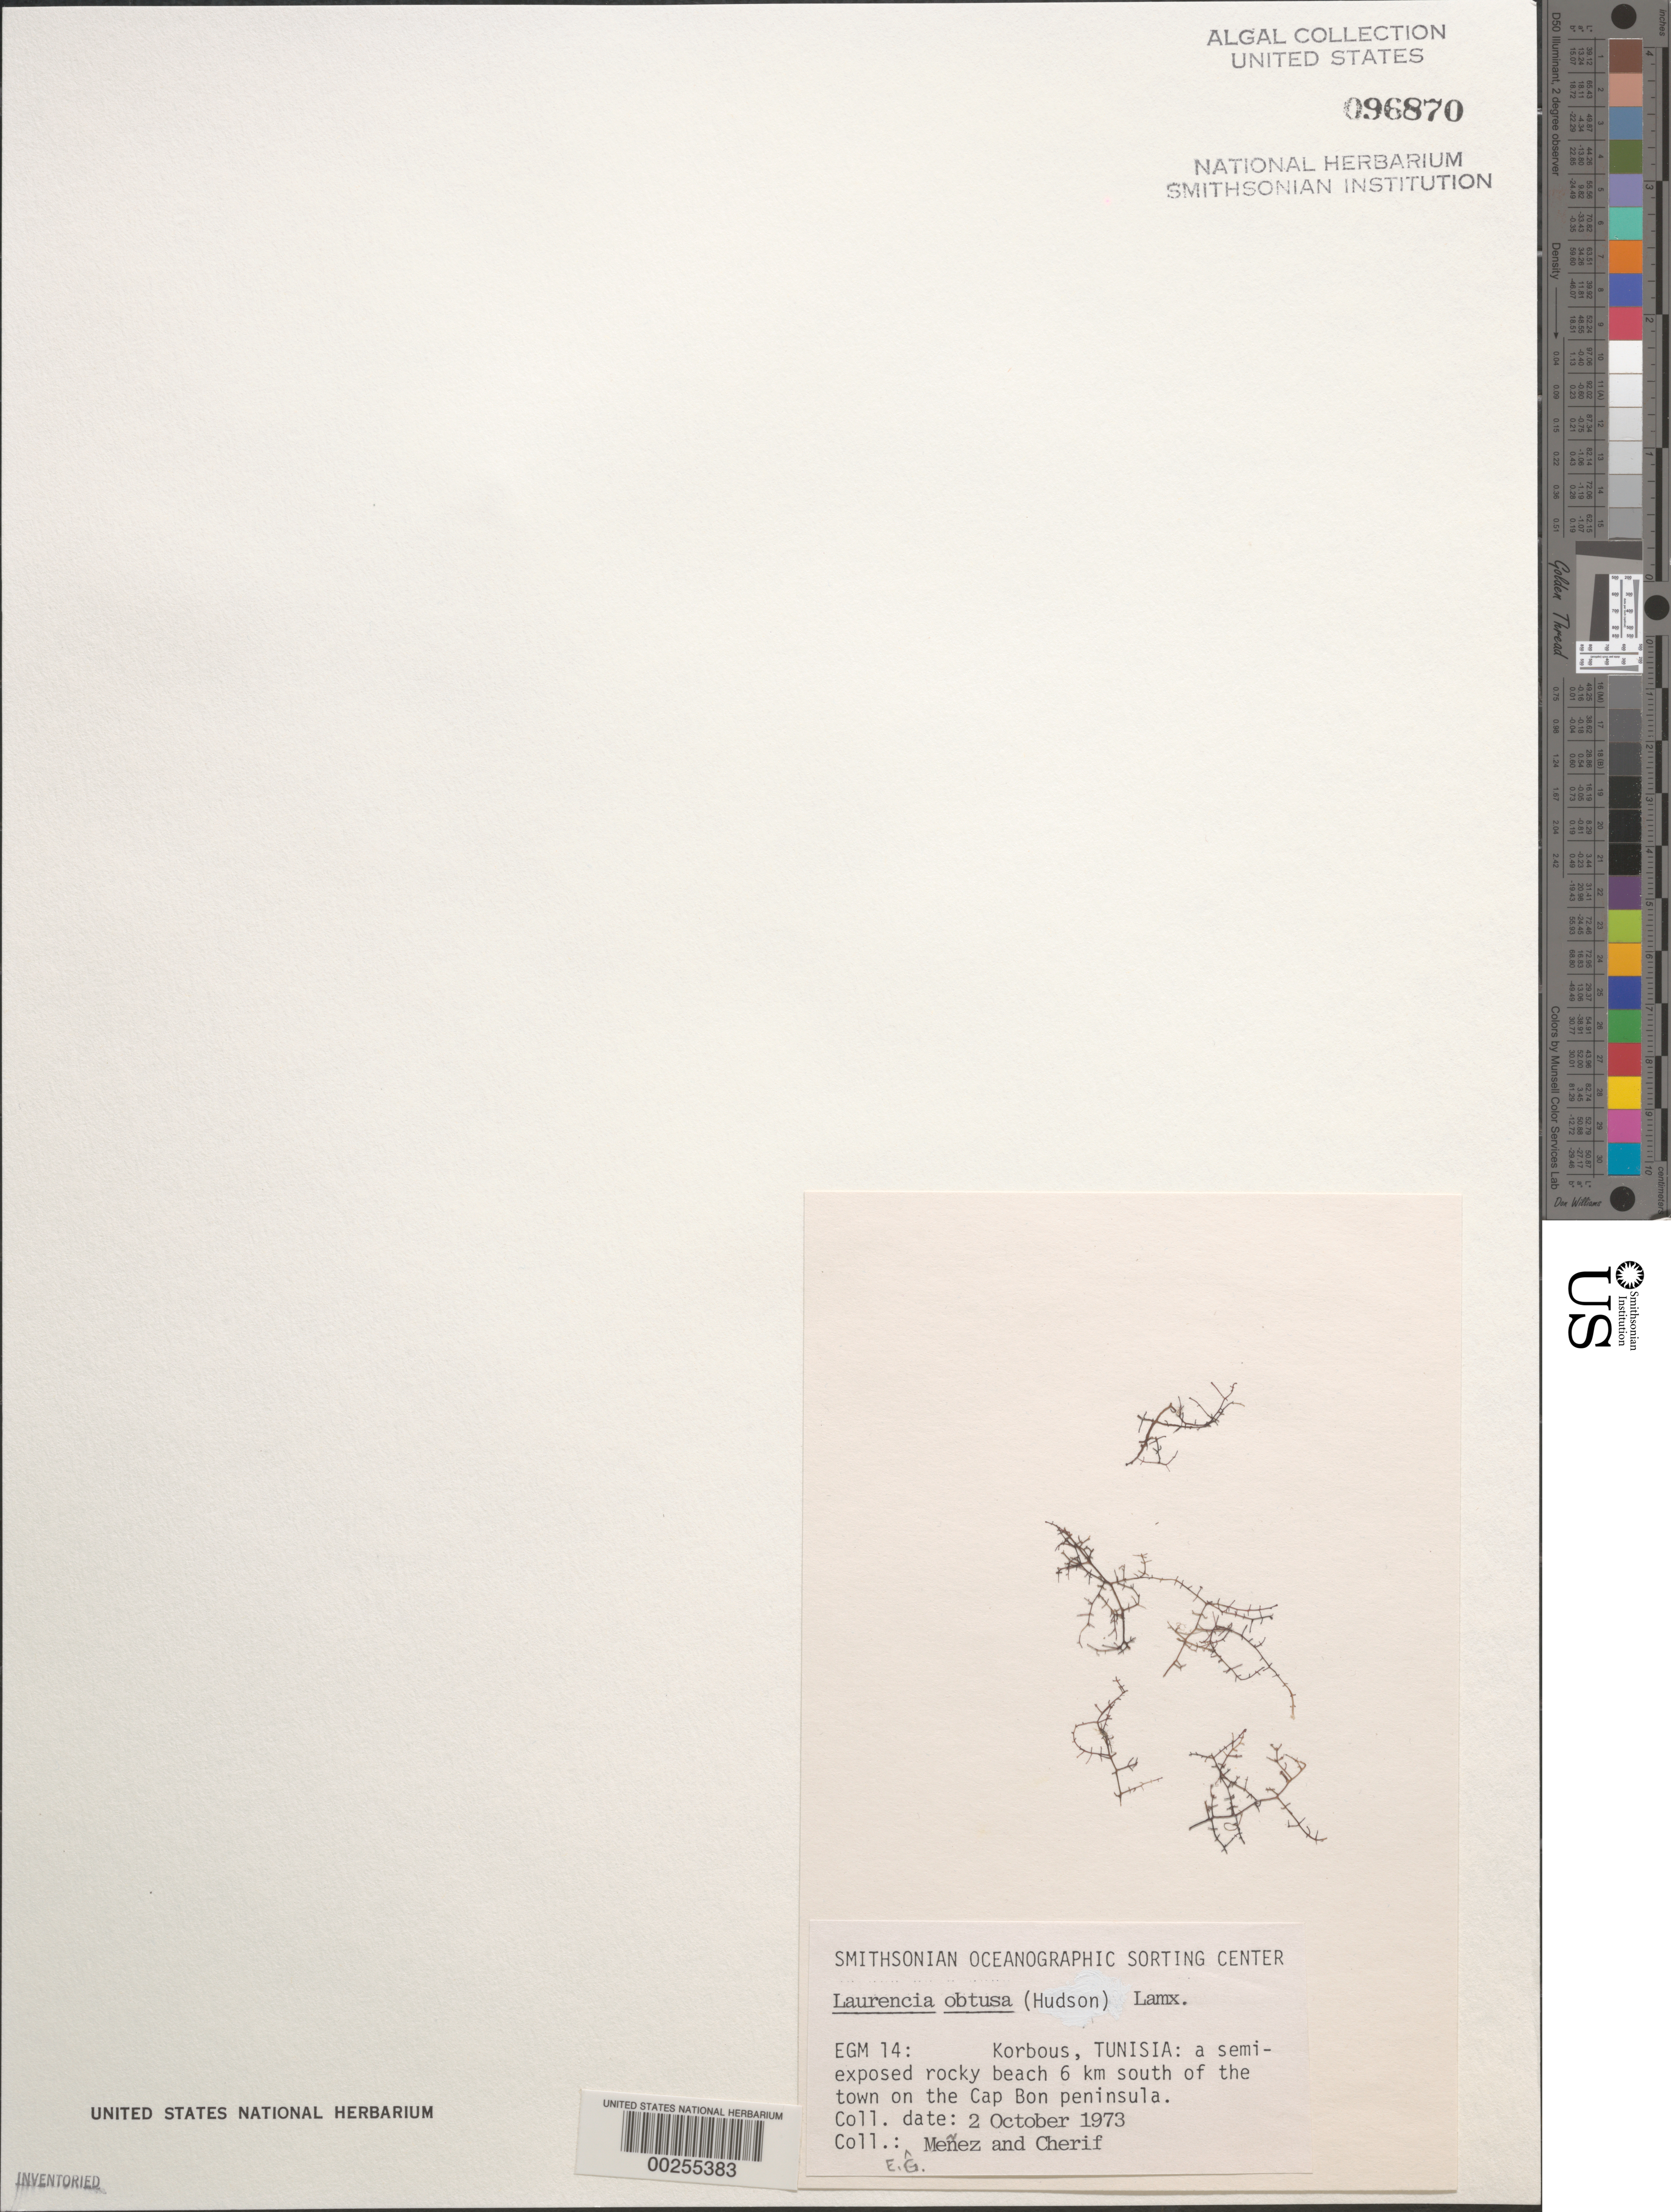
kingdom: Plantae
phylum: Rhodophyta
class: Florideophyceae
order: Ceramiales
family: Rhodomelaceae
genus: Laurencia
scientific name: Laurencia obtusa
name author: (Huds.) J.V.Lamouroux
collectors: Meñez & -. Cherif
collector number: EGM 14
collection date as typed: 02 Oct 1973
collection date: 1973-10-02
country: Tunisia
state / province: Nabeul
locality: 6 km south of Korbous, Cap Bon peninsula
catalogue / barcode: US 96870